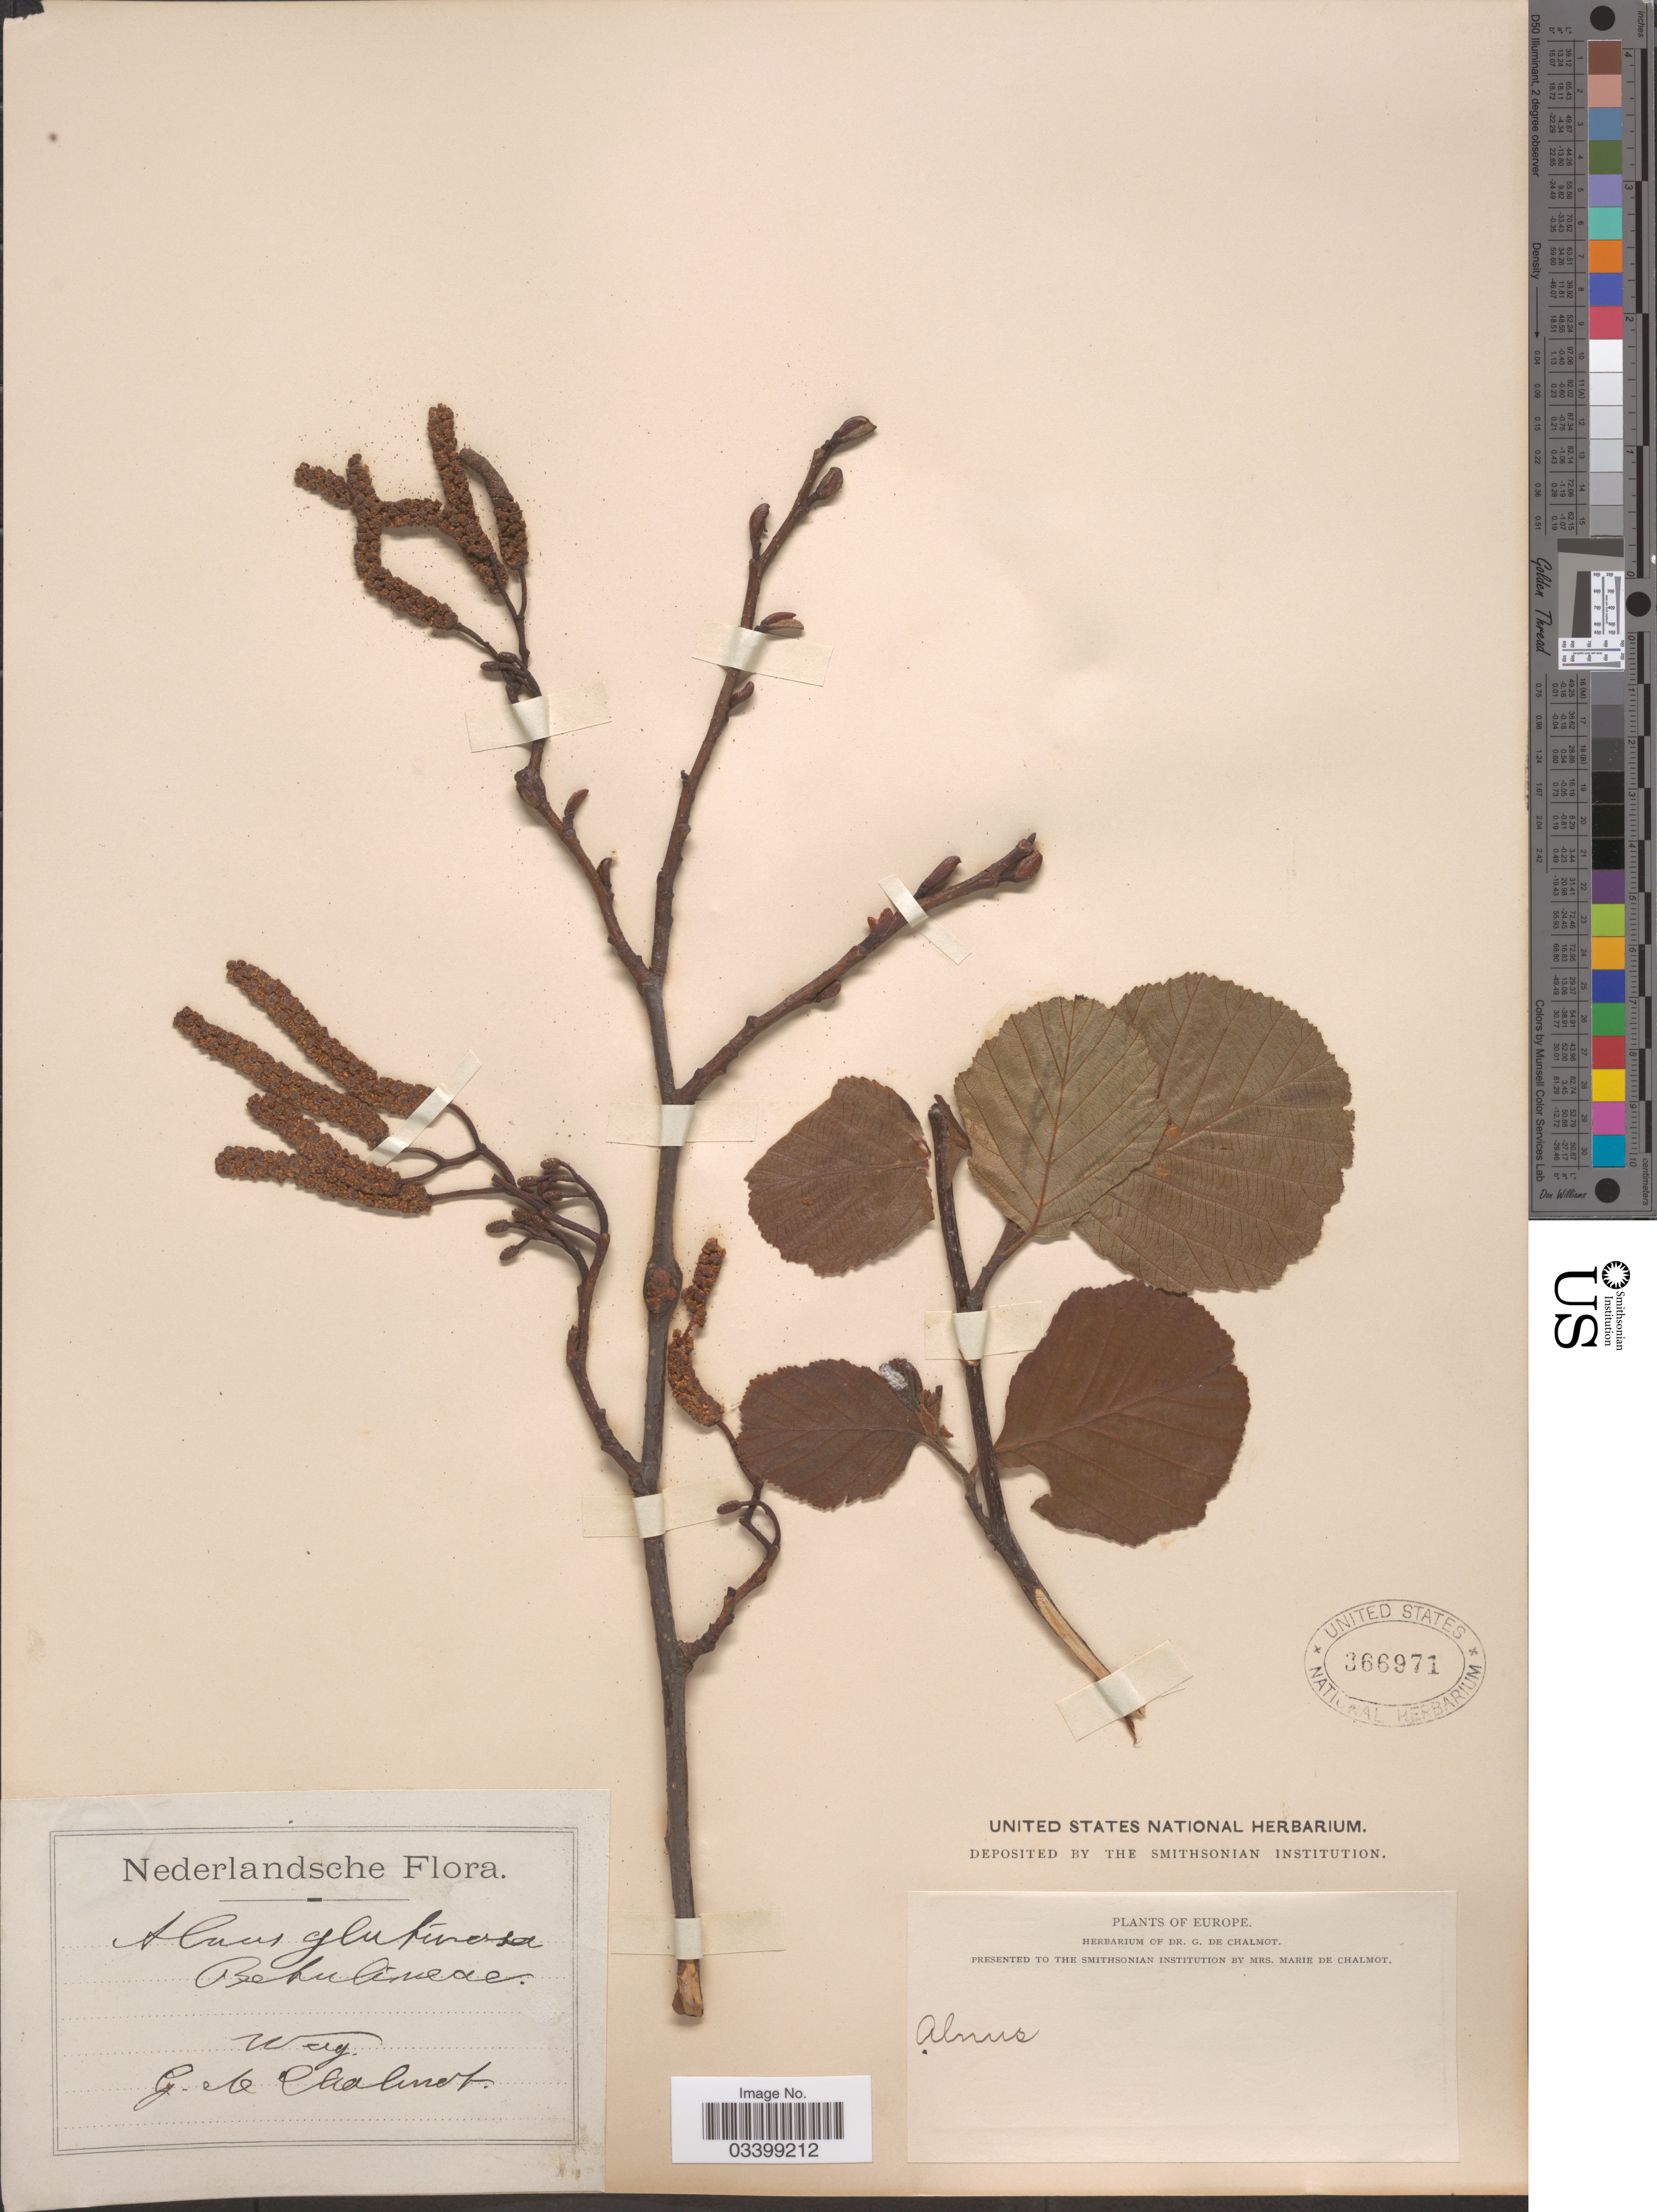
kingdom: Plantae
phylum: Tracheophyta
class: Magnoliopsida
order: Fagales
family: Betulaceae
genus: Alnus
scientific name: Alnus glutinosa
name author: (L.) Gaertn.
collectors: G. de Chalmot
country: Netherlands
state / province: Gelderland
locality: Wag.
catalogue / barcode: US 366971